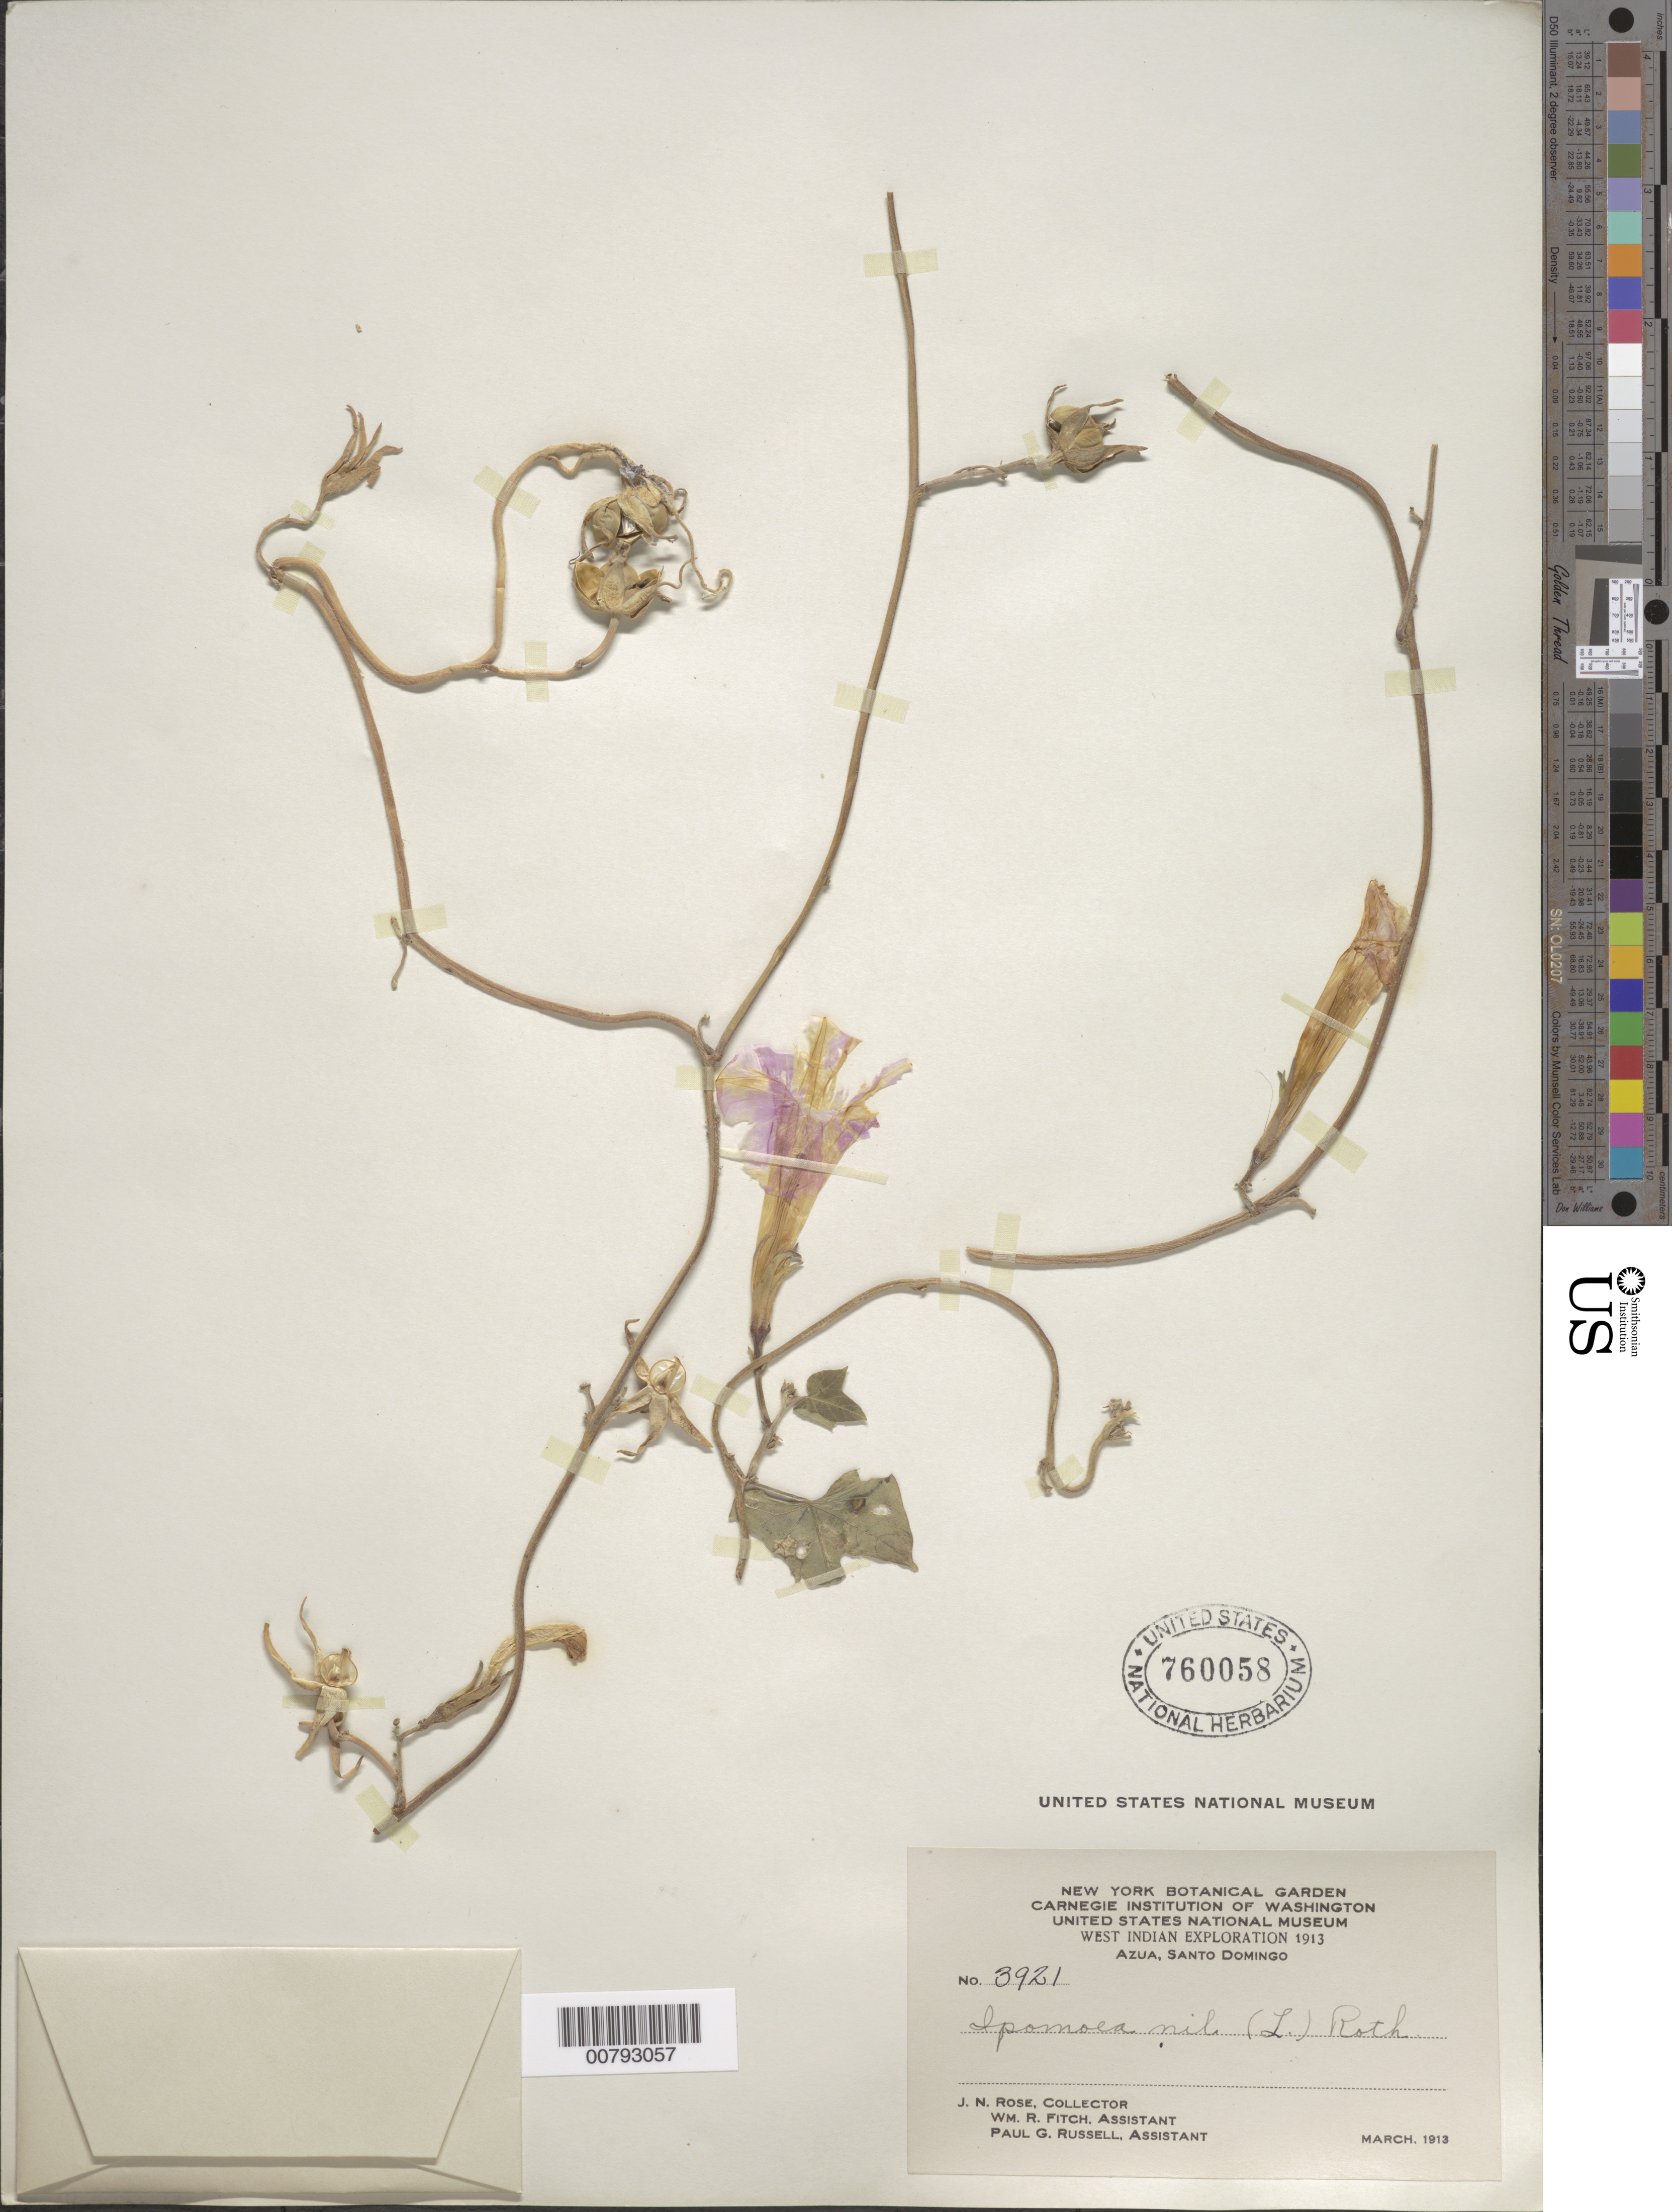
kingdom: Plantae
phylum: Tracheophyta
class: Magnoliopsida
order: Solanales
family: Convolvulaceae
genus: Ipomoea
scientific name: Ipomoea nil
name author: (L.) Roth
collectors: J. N. Rose, W. R. Fitch & P. G. Russell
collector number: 3921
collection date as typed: Mar 1913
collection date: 1913-03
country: Dominican Republic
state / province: Azua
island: Hispaniola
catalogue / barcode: US 760058